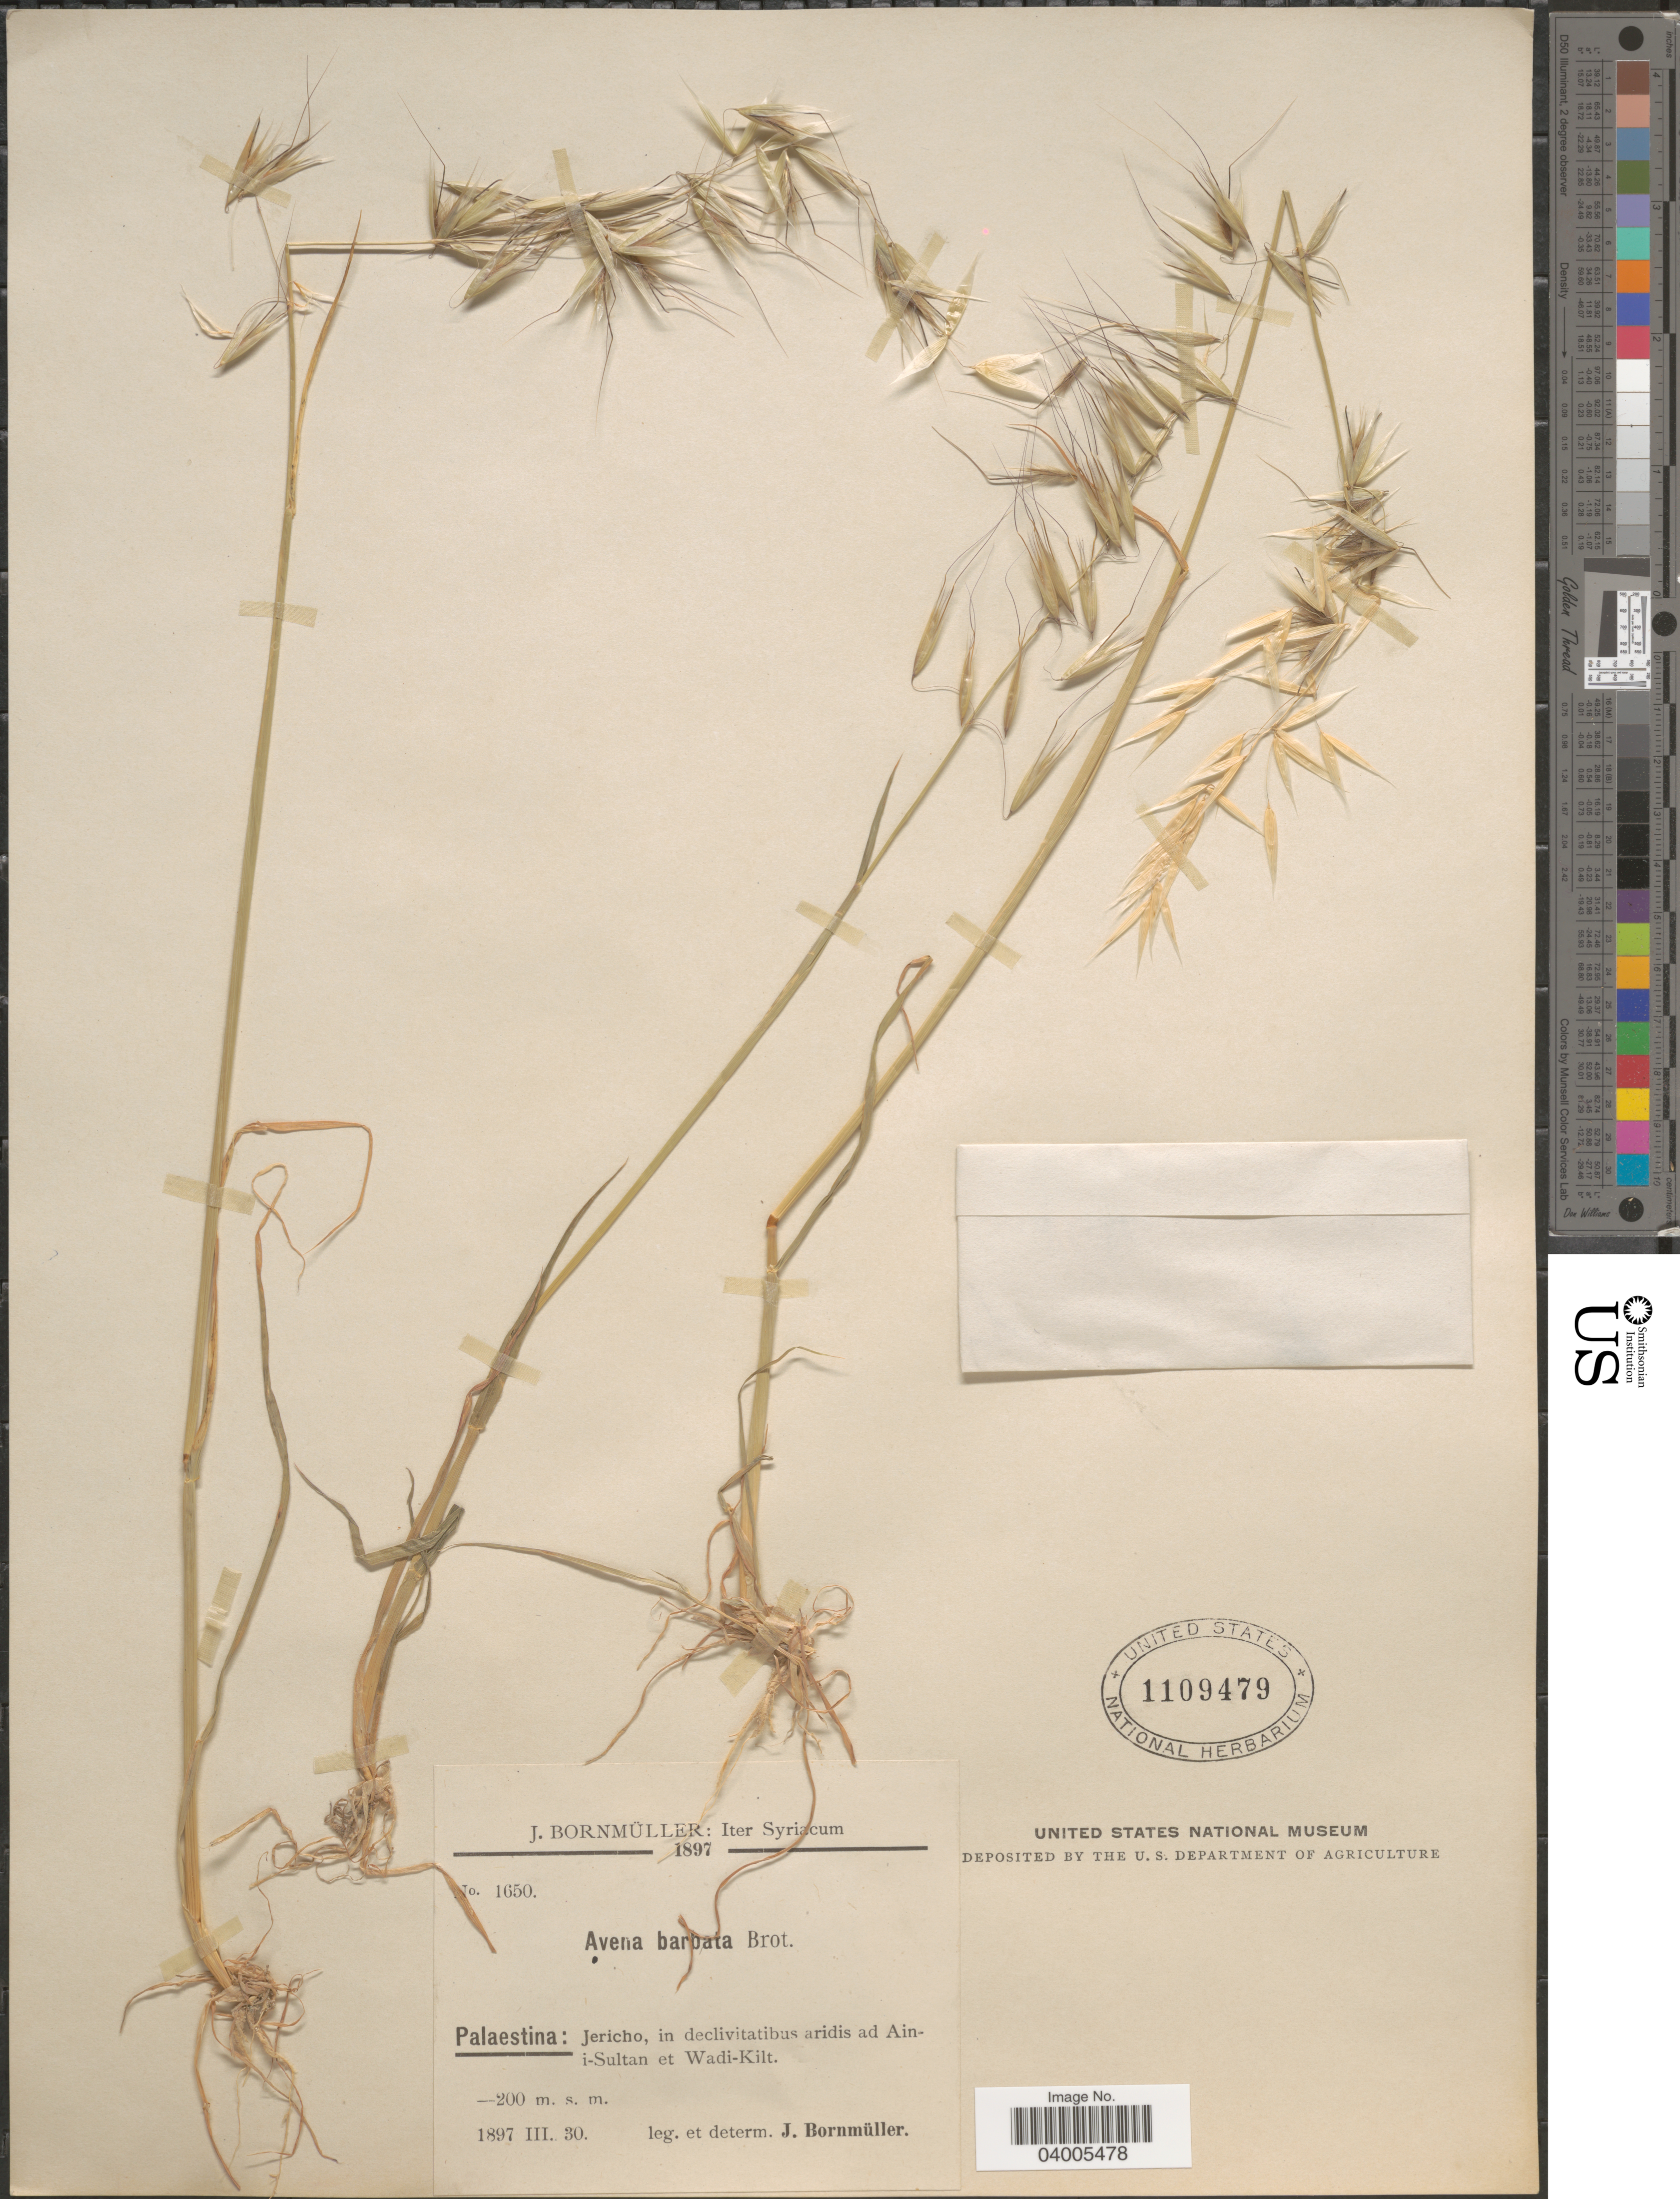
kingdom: Plantae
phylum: Tracheophyta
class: Liliopsida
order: Poales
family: Poaceae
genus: Avena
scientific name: Avena barbata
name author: Pott ex Link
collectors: J. Bornmüller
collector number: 1650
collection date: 1897-03-30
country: Israel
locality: Iter Syriacum. Palaestina: Jericho, in declivitatibus aridis ad Ain-i-Sultan et Wadi-Kilt.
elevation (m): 200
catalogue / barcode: US 1109479